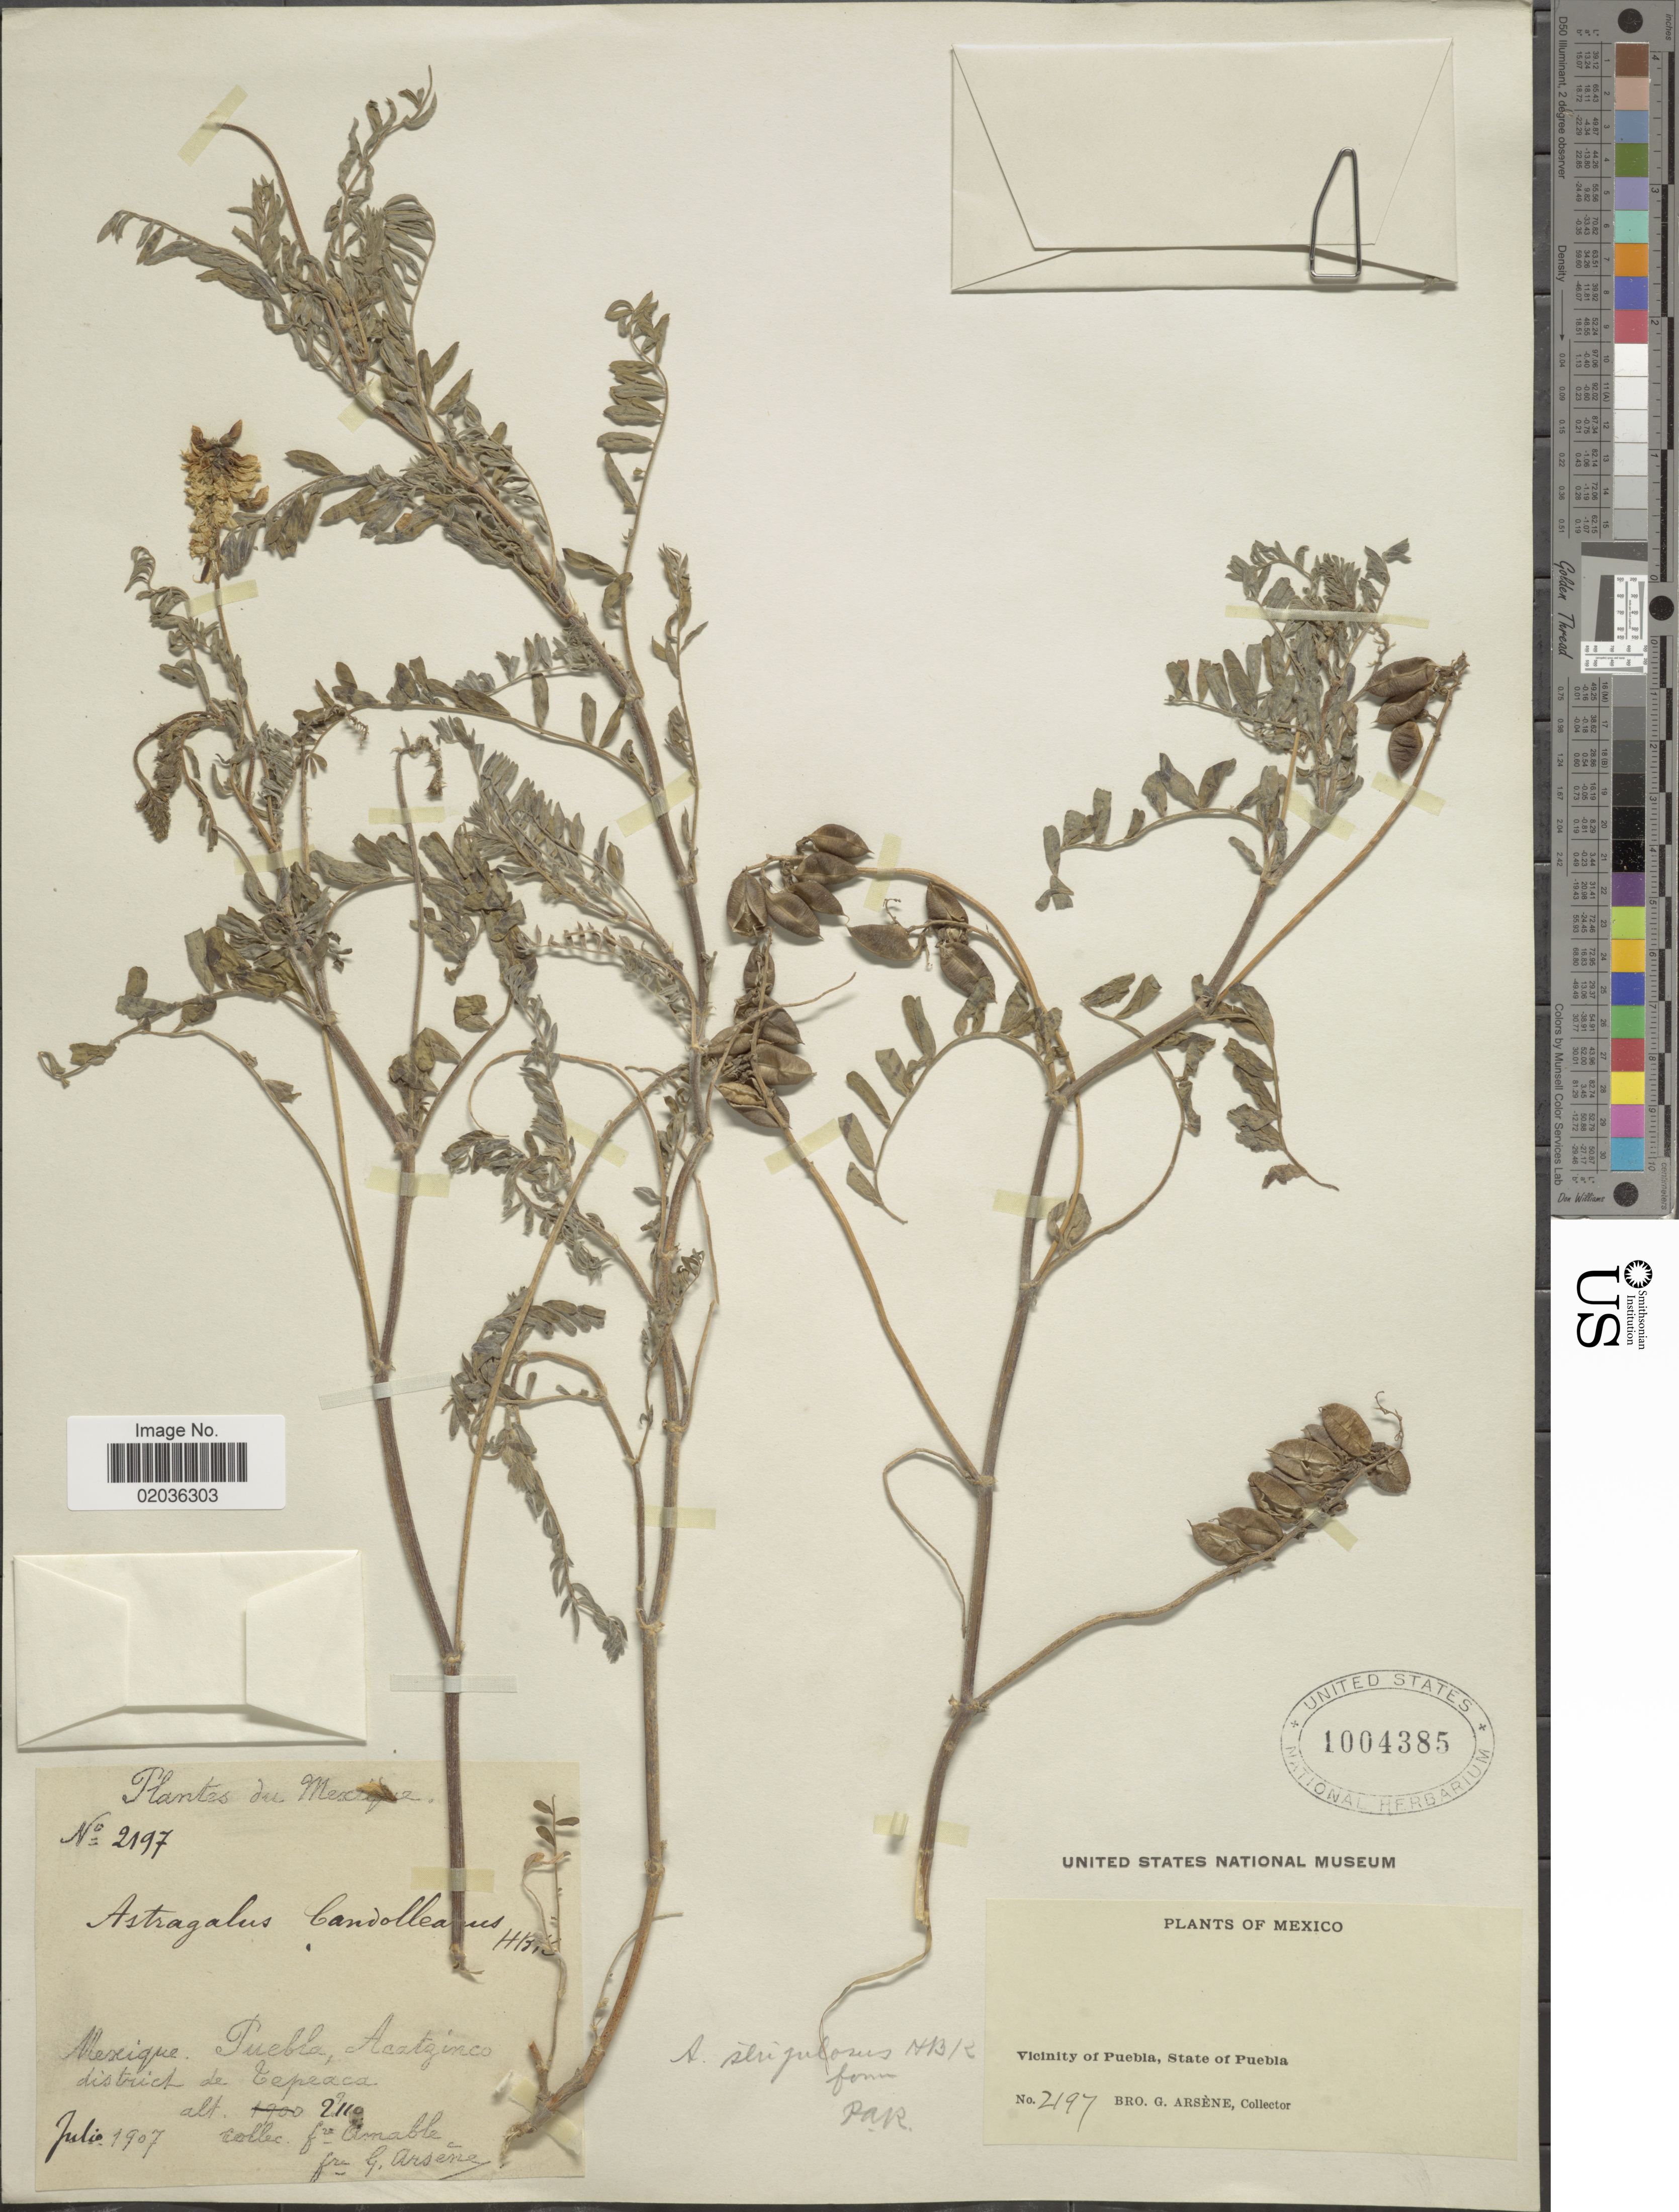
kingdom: Plantae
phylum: Tracheophyta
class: Magnoliopsida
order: Fabales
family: Fabaceae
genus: Astragalus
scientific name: Astragalus strigulosus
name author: Kunth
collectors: Bro. G. Arsène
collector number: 2197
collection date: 1907-07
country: Mexico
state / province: Puebla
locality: Acatzinco, district de Tepeaca [Acatzingo, Tepeaca District] - Vicinity of Puebla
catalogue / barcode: US 1004385